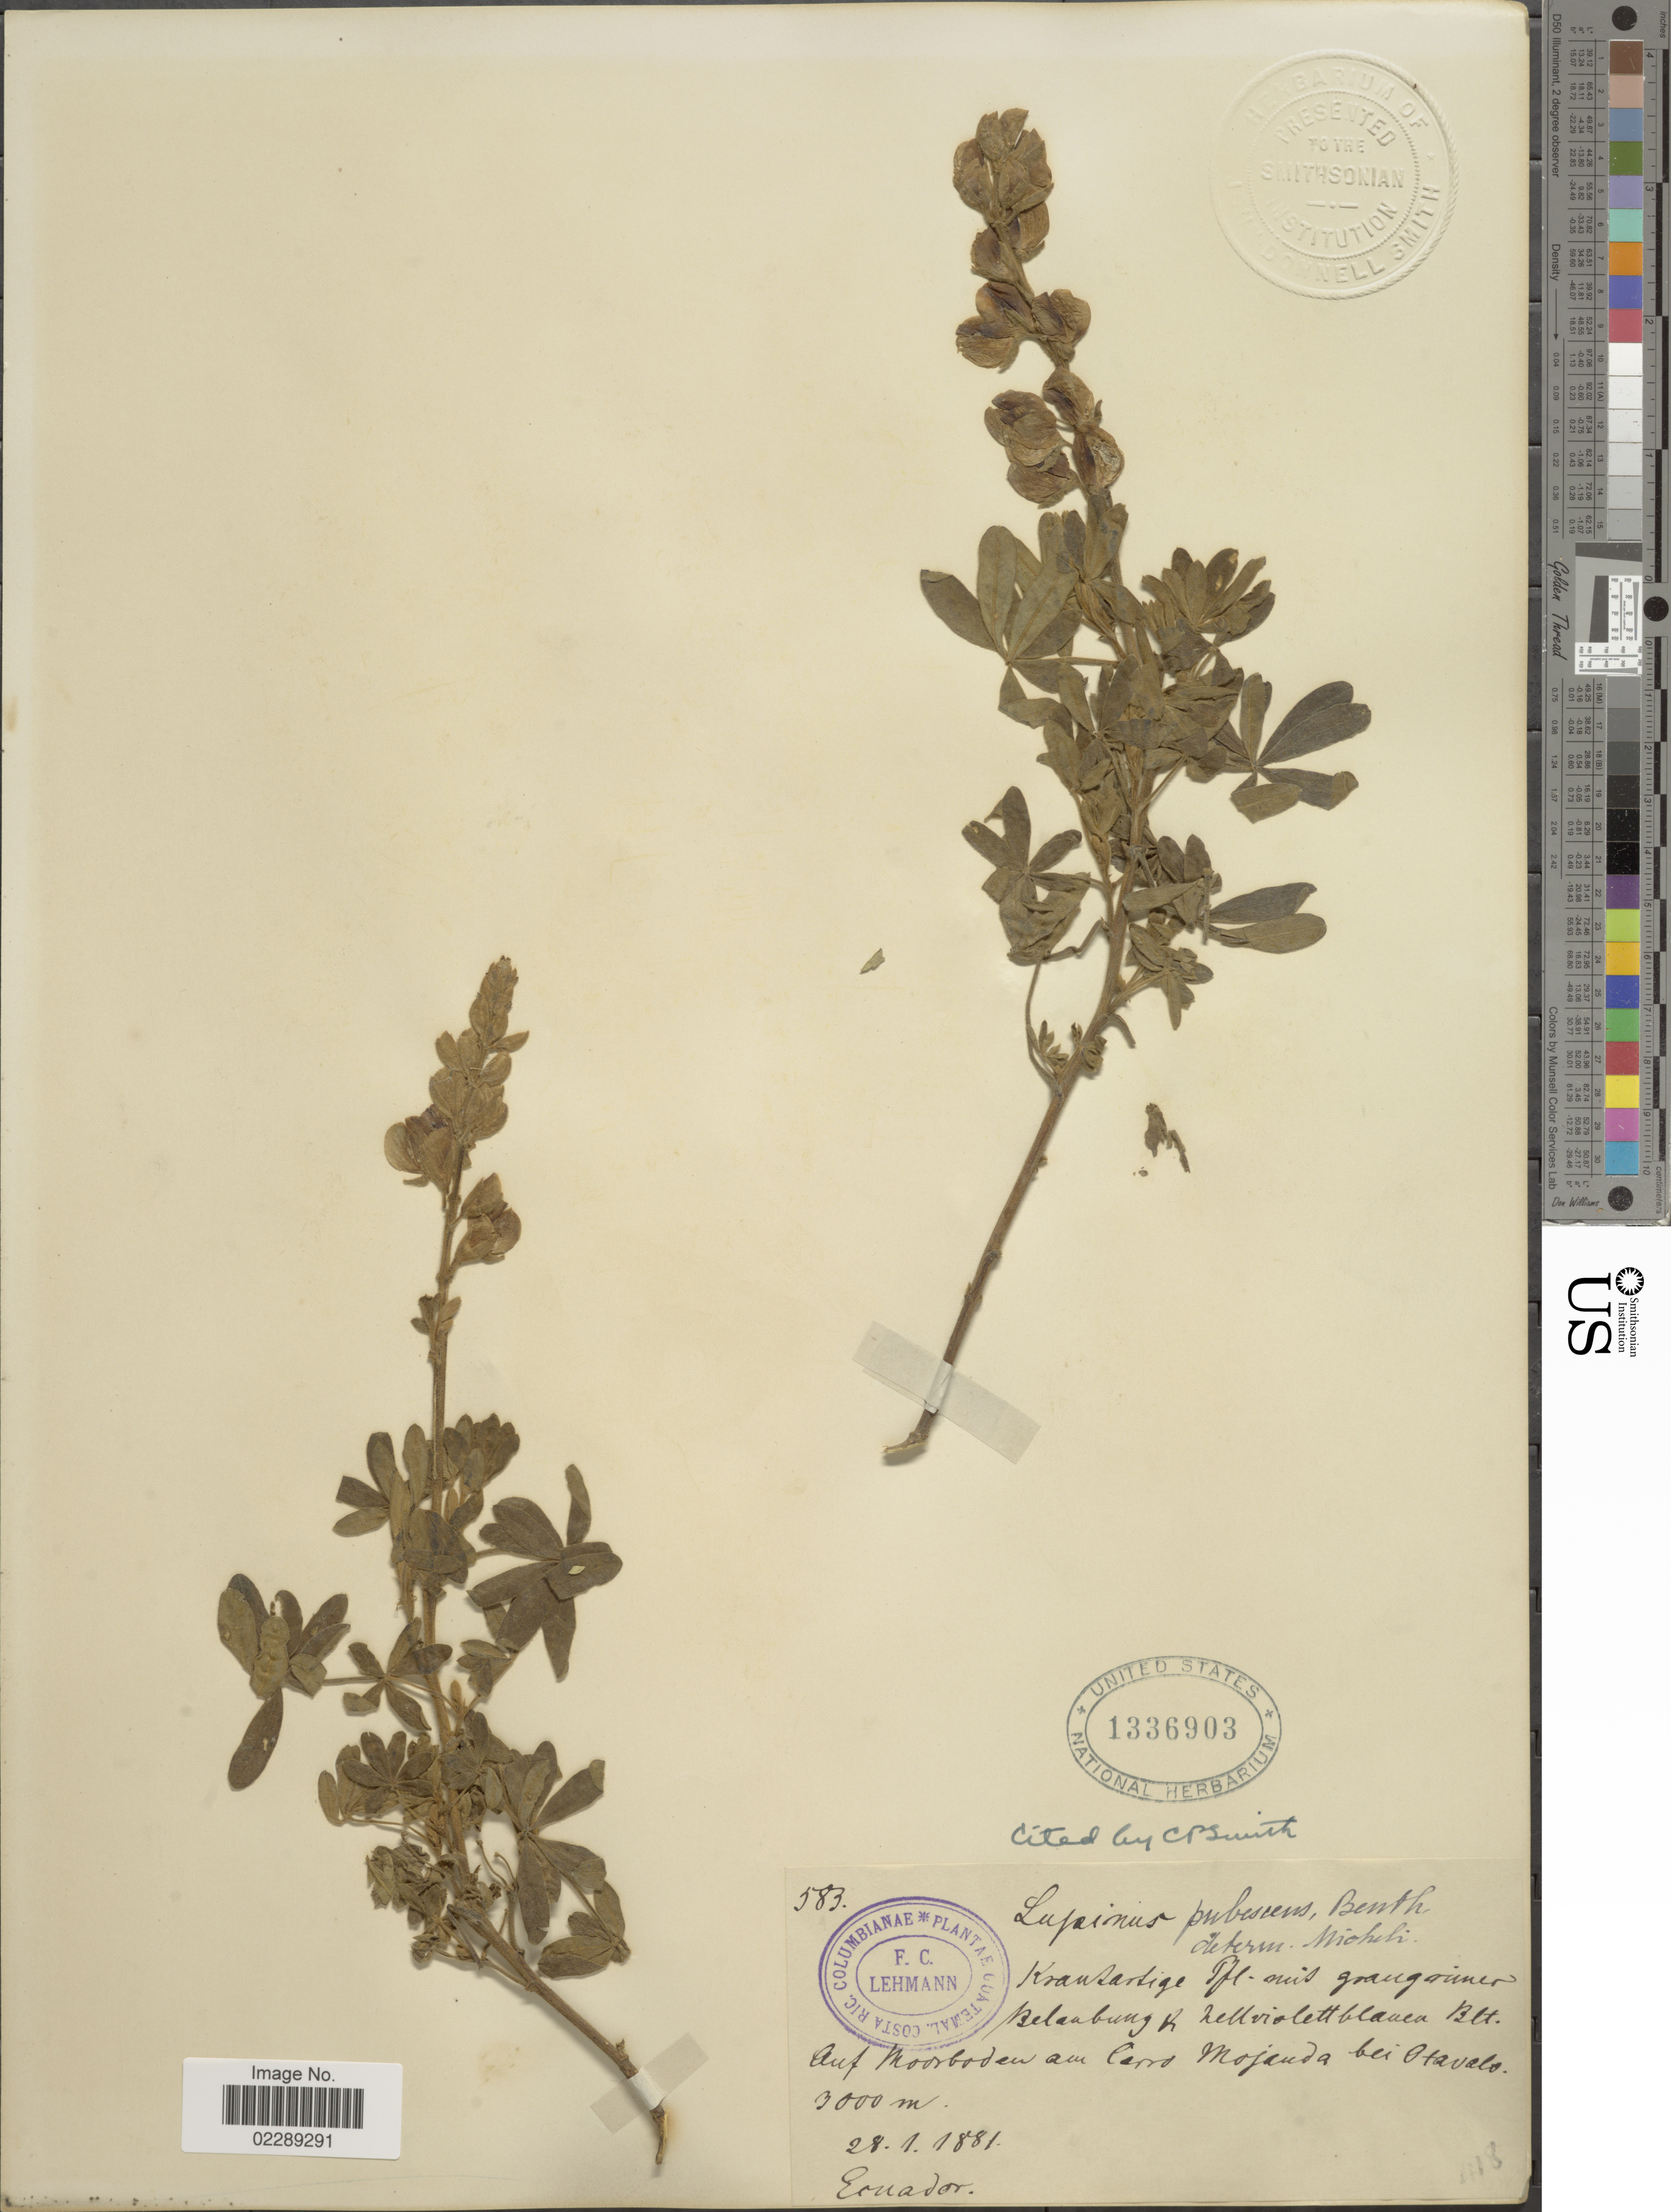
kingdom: Plantae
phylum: Tracheophyta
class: Magnoliopsida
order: Fabales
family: Fabaceae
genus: Lupinus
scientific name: Lupinus pubescens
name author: Benth.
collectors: F. C. Lehmann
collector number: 583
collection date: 1881-01-28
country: Ecuador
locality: Auf Moorboden am Cerro Mojanda bei Otavalo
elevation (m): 3000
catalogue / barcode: US 1336903